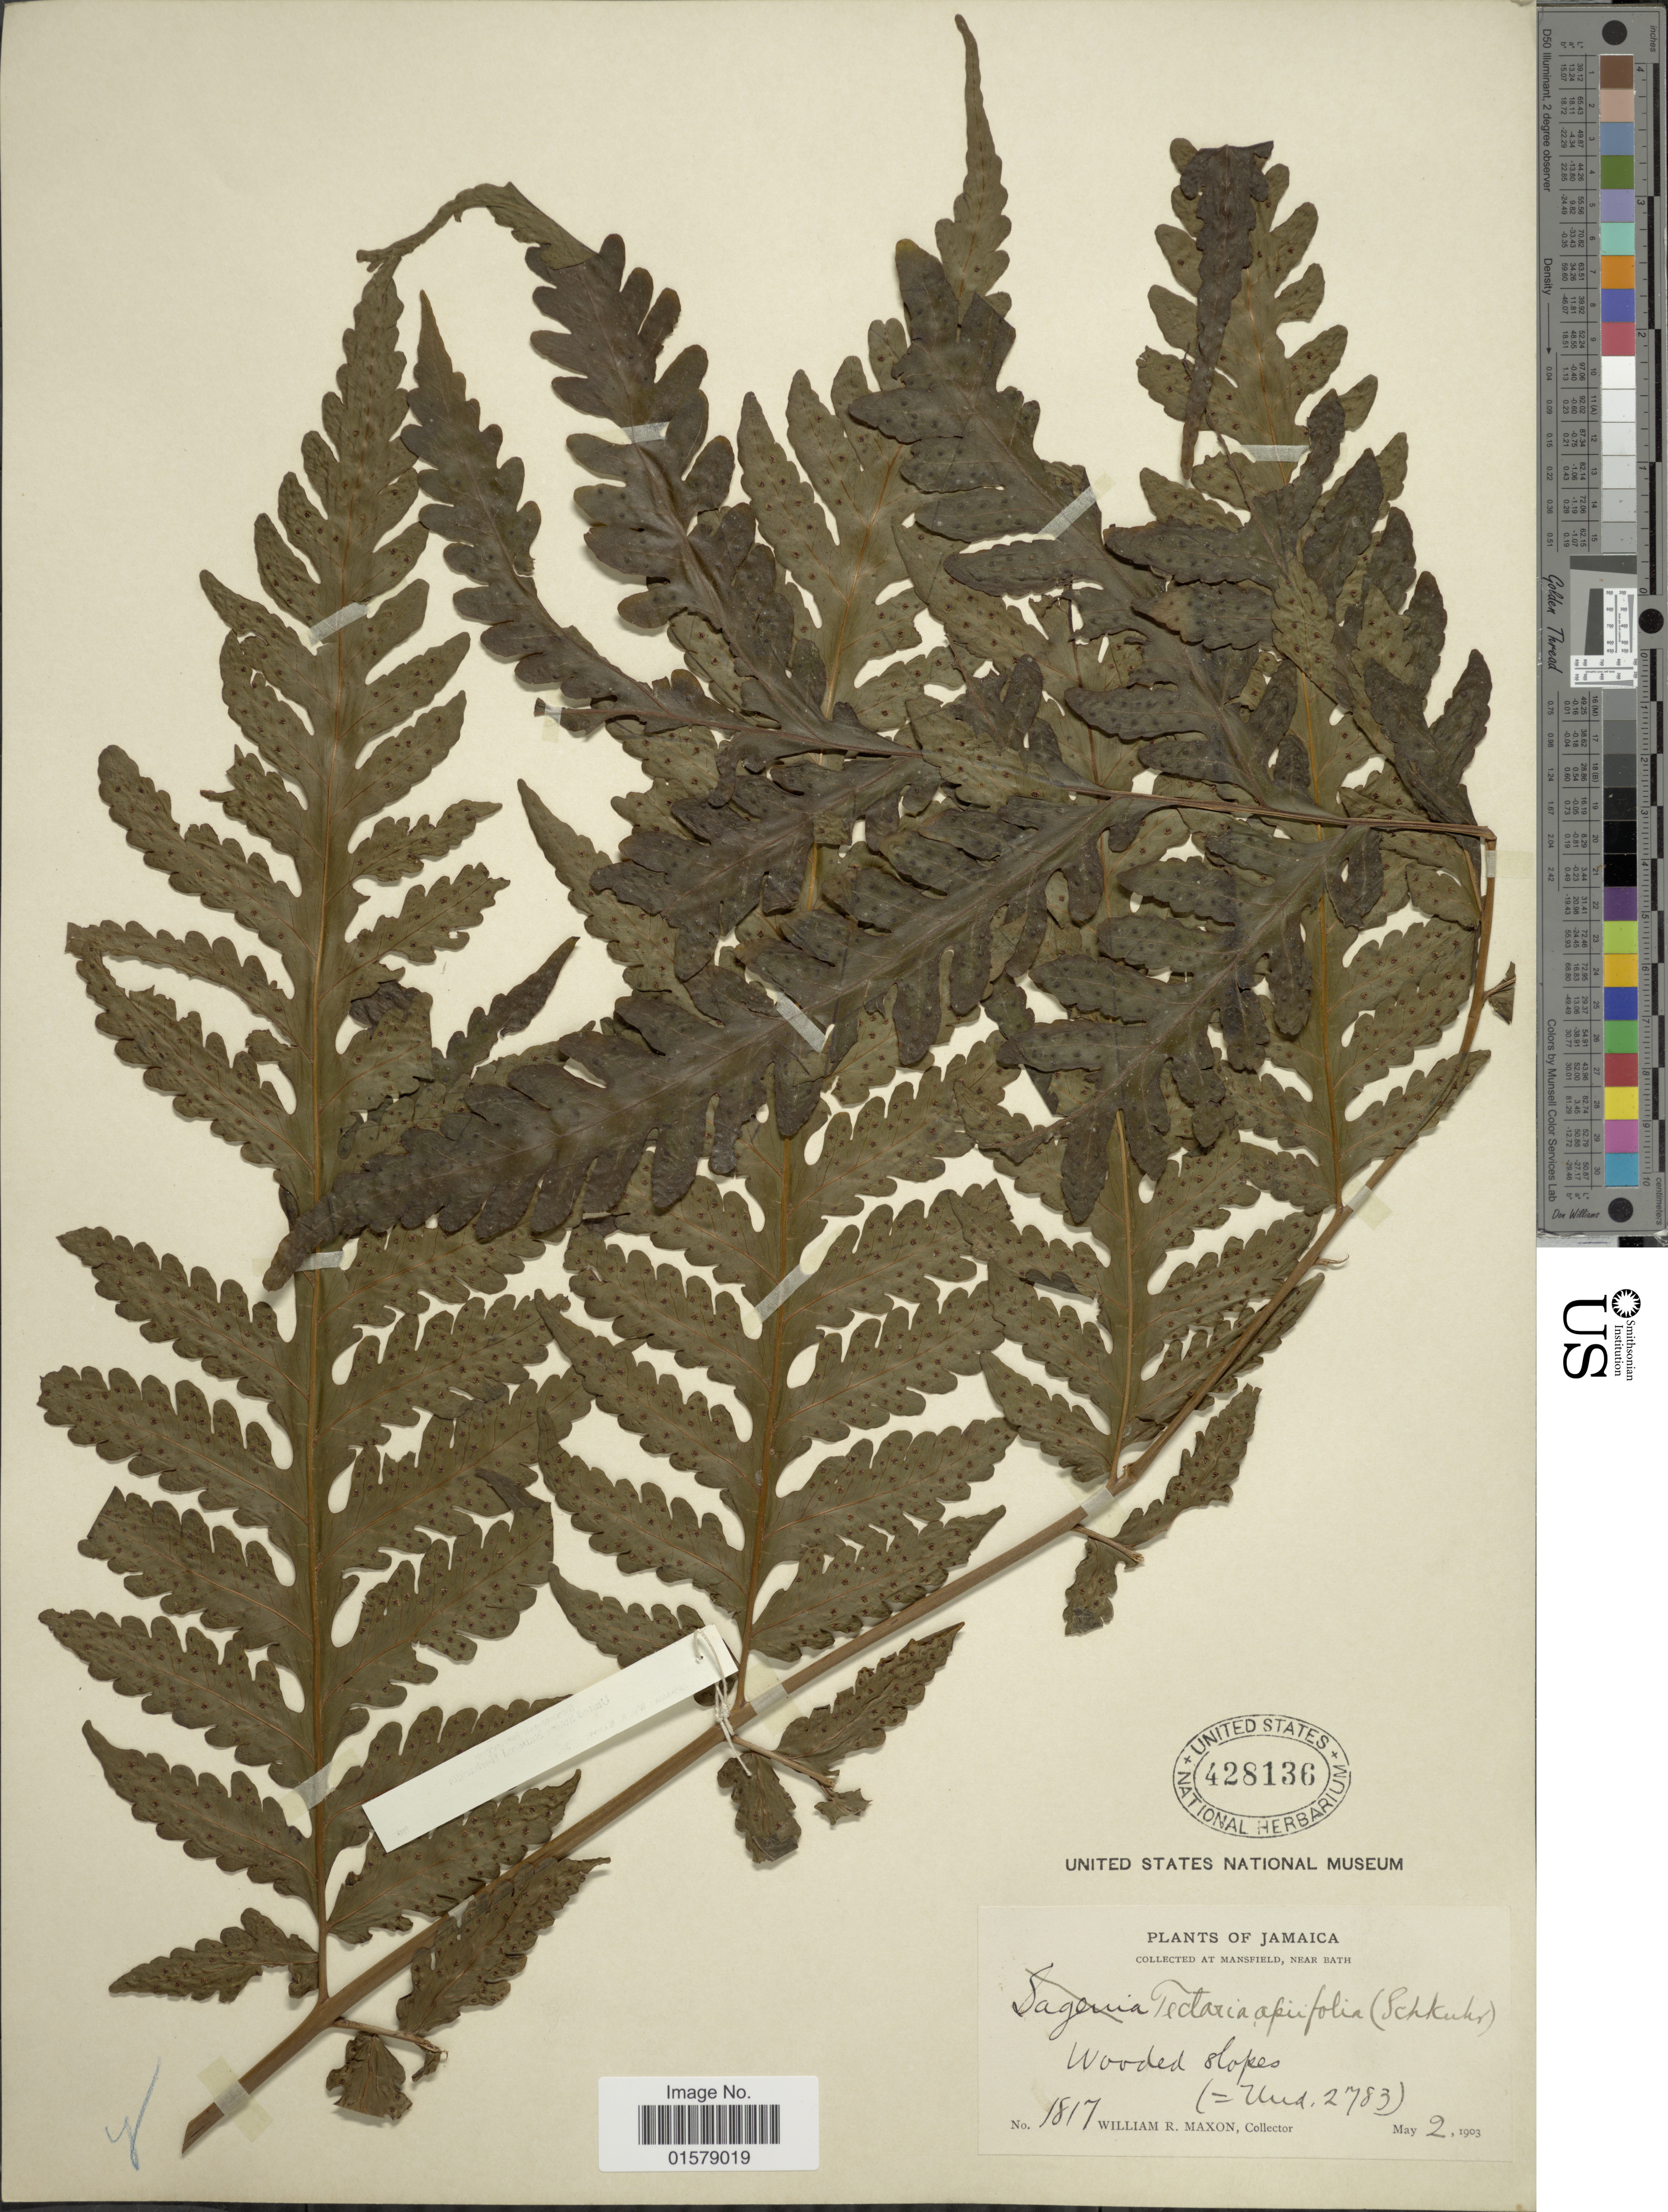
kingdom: Plantae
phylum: Tracheophyta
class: Polypodiopsida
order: Polypodiales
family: Tectariaceae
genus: Tectaria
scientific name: Tectaria apiifolia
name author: (Schkuhr) Copel.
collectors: W. R. Maxon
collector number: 1817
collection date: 1903-05-02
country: Jamaica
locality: At Mansfield, near Bath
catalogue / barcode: US 428136